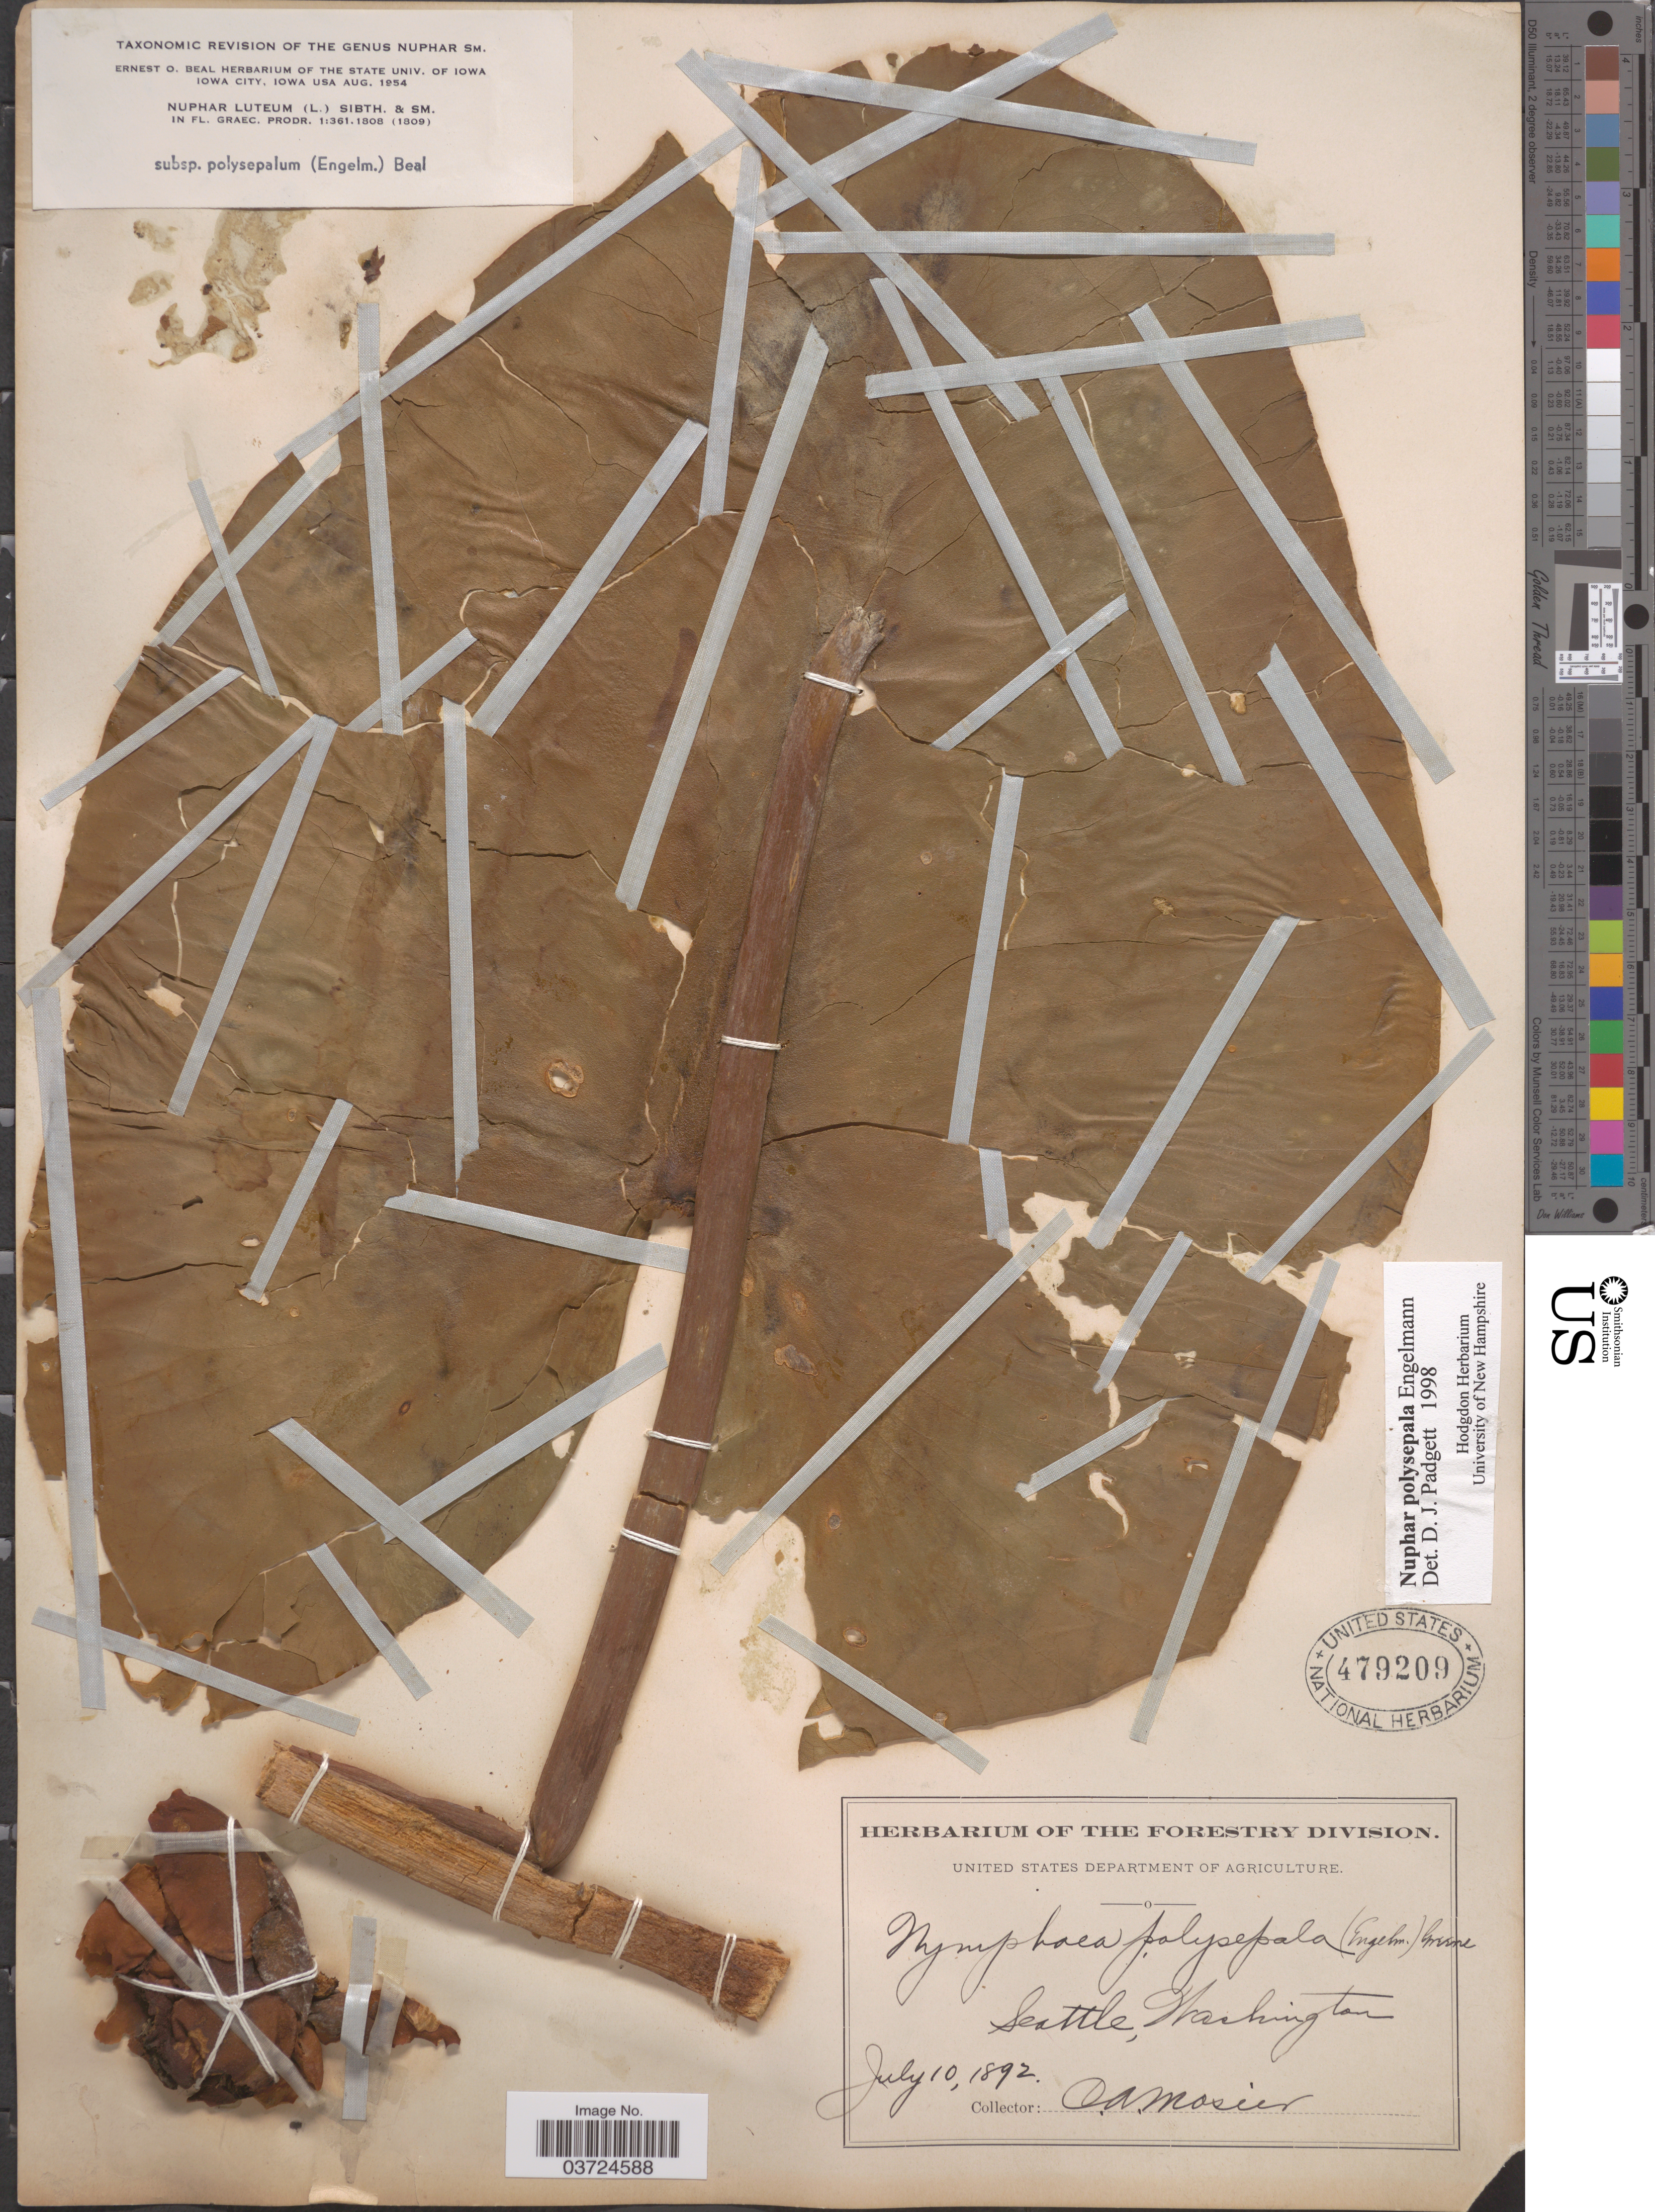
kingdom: Plantae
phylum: Tracheophyta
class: Magnoliopsida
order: Nymphaeales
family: Nymphaeaceae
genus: Nuphar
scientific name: Nuphar polysepala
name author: Englem.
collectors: C. A. Mosier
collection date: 1892-07-10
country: United States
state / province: Washington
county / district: King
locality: Seattle.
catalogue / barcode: US 479209